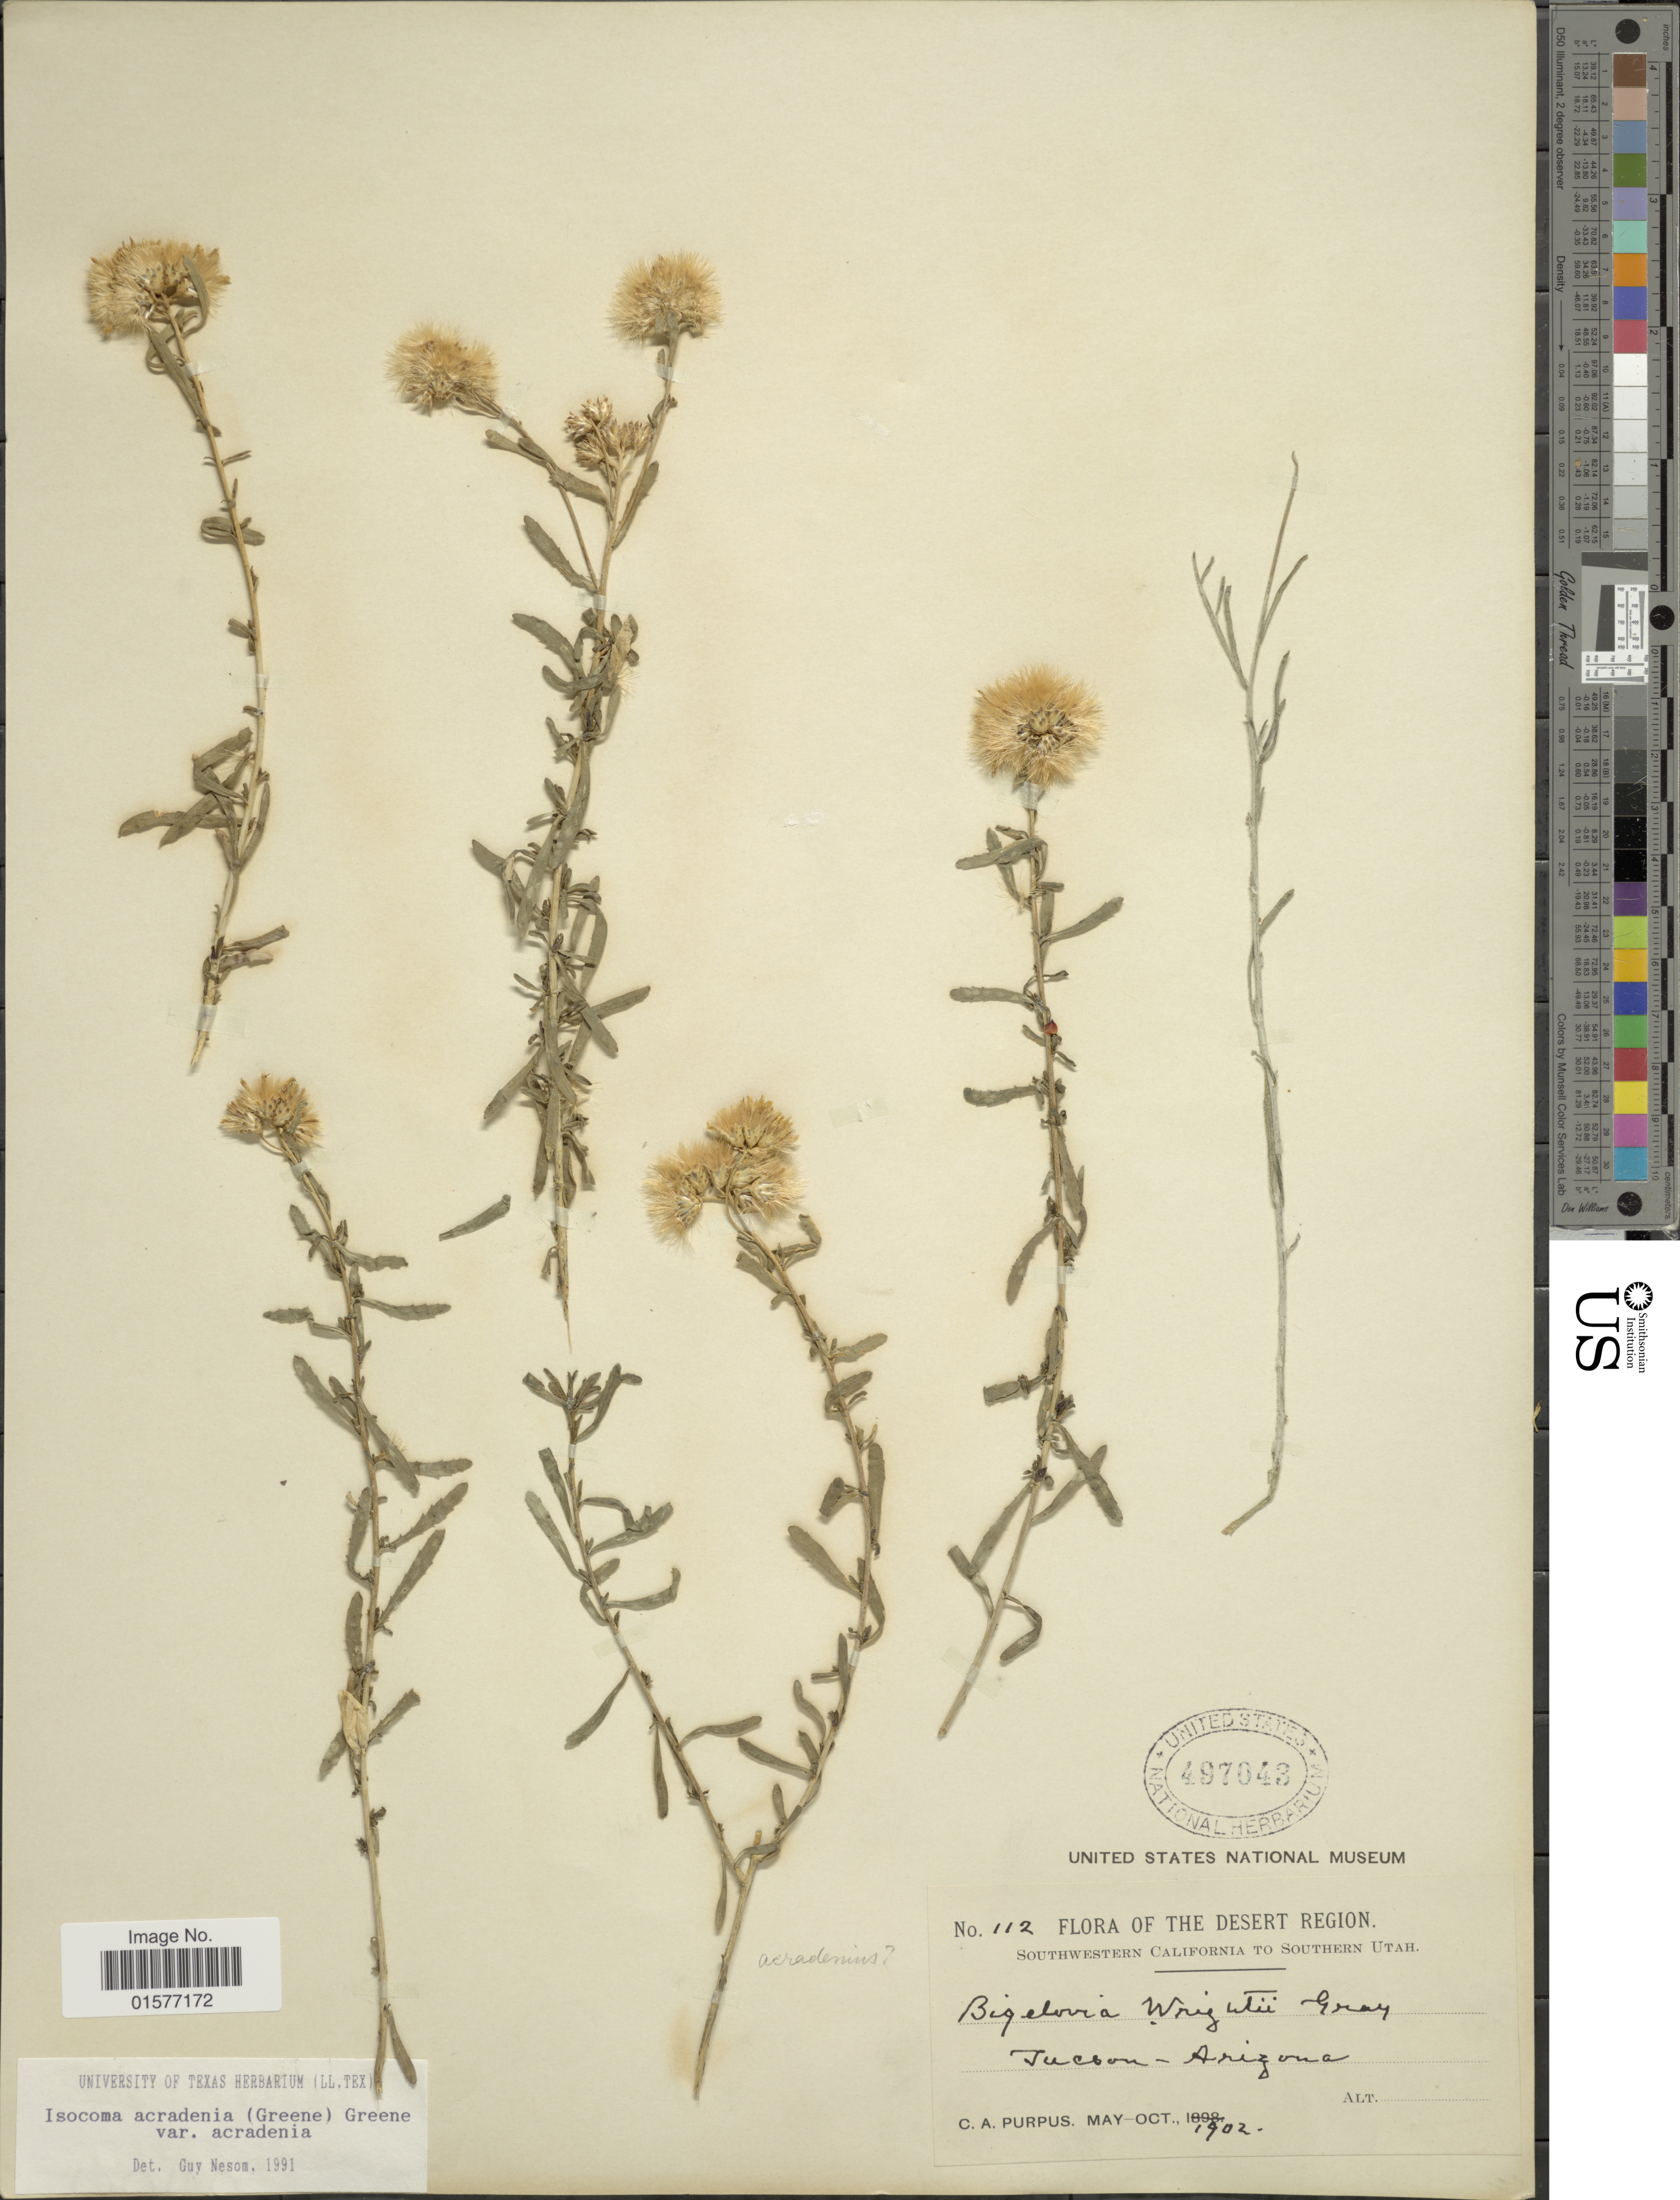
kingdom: Plantae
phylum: Tracheophyta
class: Magnoliopsida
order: Asterales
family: Asteraceae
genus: Isocoma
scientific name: Isocoma acradenia var. acradenia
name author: (Greene) Greene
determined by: Urbatsch, Lowell E., Curator (LSU), Louisiana State University (UNITED STATES)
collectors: C. A. Purpus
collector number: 112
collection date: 1902-05/1902-10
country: United States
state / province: Arizona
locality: The Desert Region, Tucson, Arizona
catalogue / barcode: US 497043